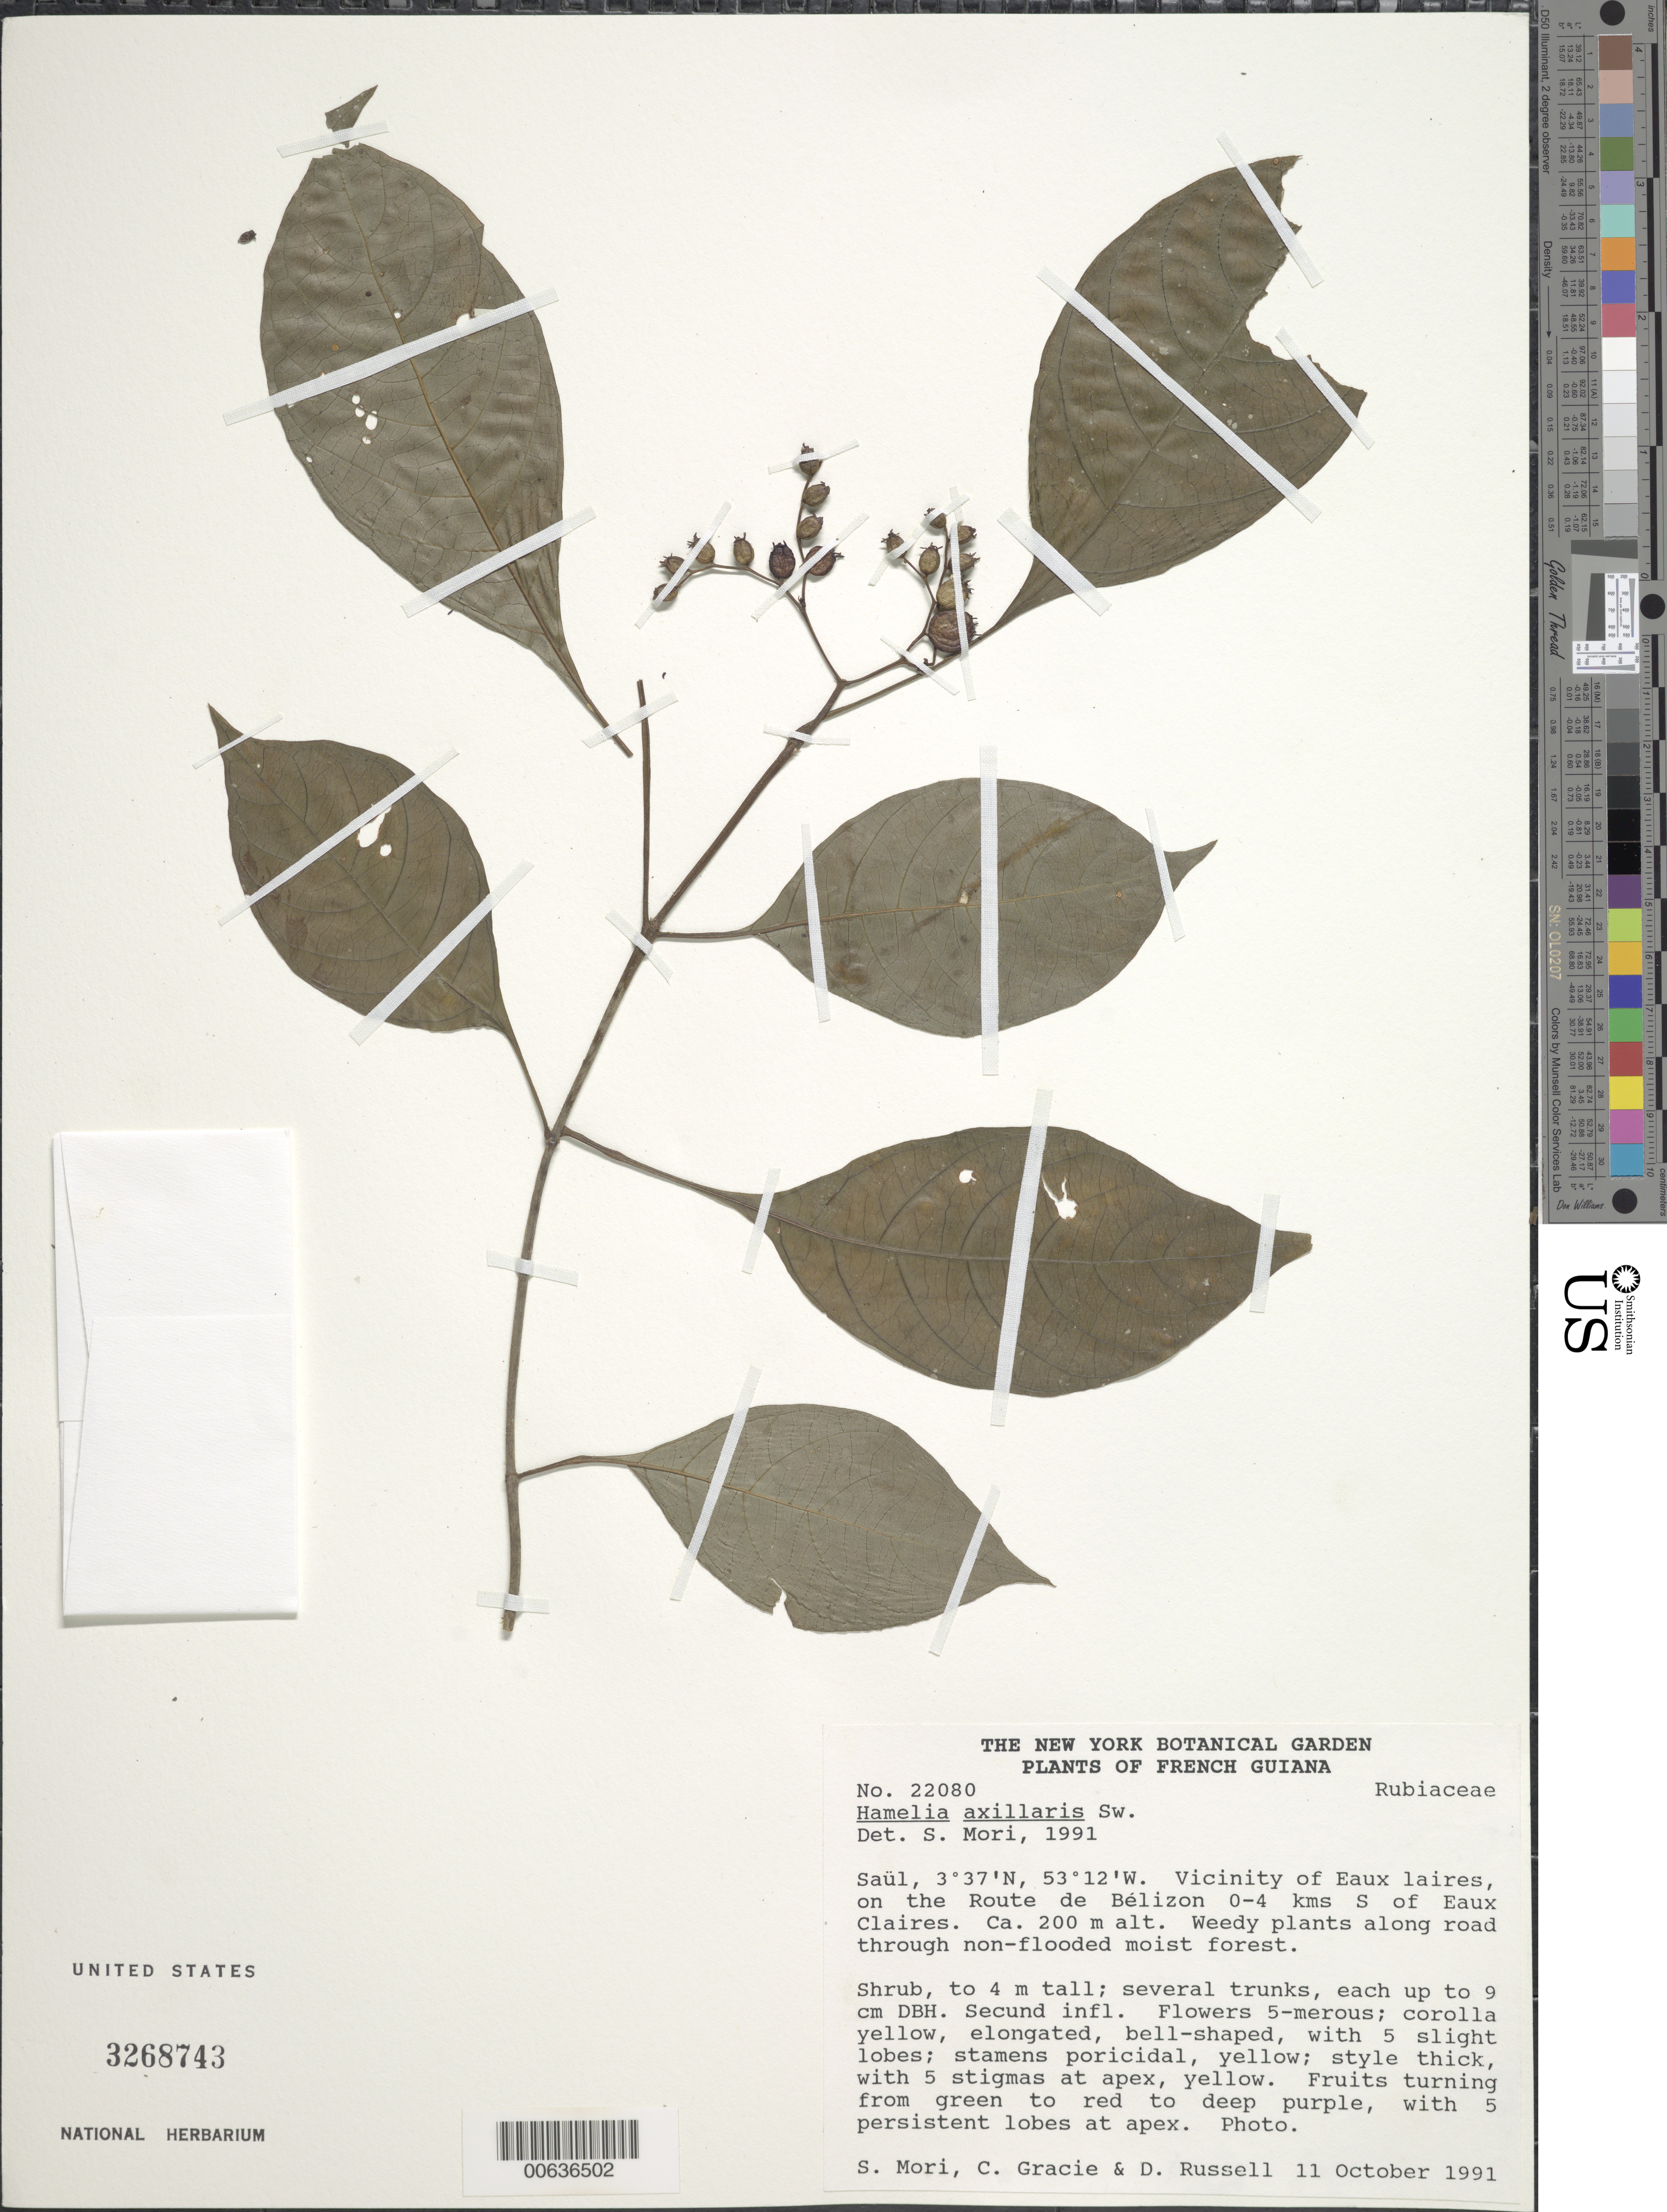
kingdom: Plantae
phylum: Tracheophyta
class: Magnoliopsida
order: Gentianales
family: Rubiaceae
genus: Hamelia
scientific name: Hamelia axillaris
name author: Sw.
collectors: S. Mori, C. A. Gracie & D. Russell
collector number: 22080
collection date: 1991-10-11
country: French Guiana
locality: Saül. Vicinity of Eaux laires, on the Route de Bélizon 0-4 kms S of Eaux Claires.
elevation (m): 200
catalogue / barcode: US 3268743